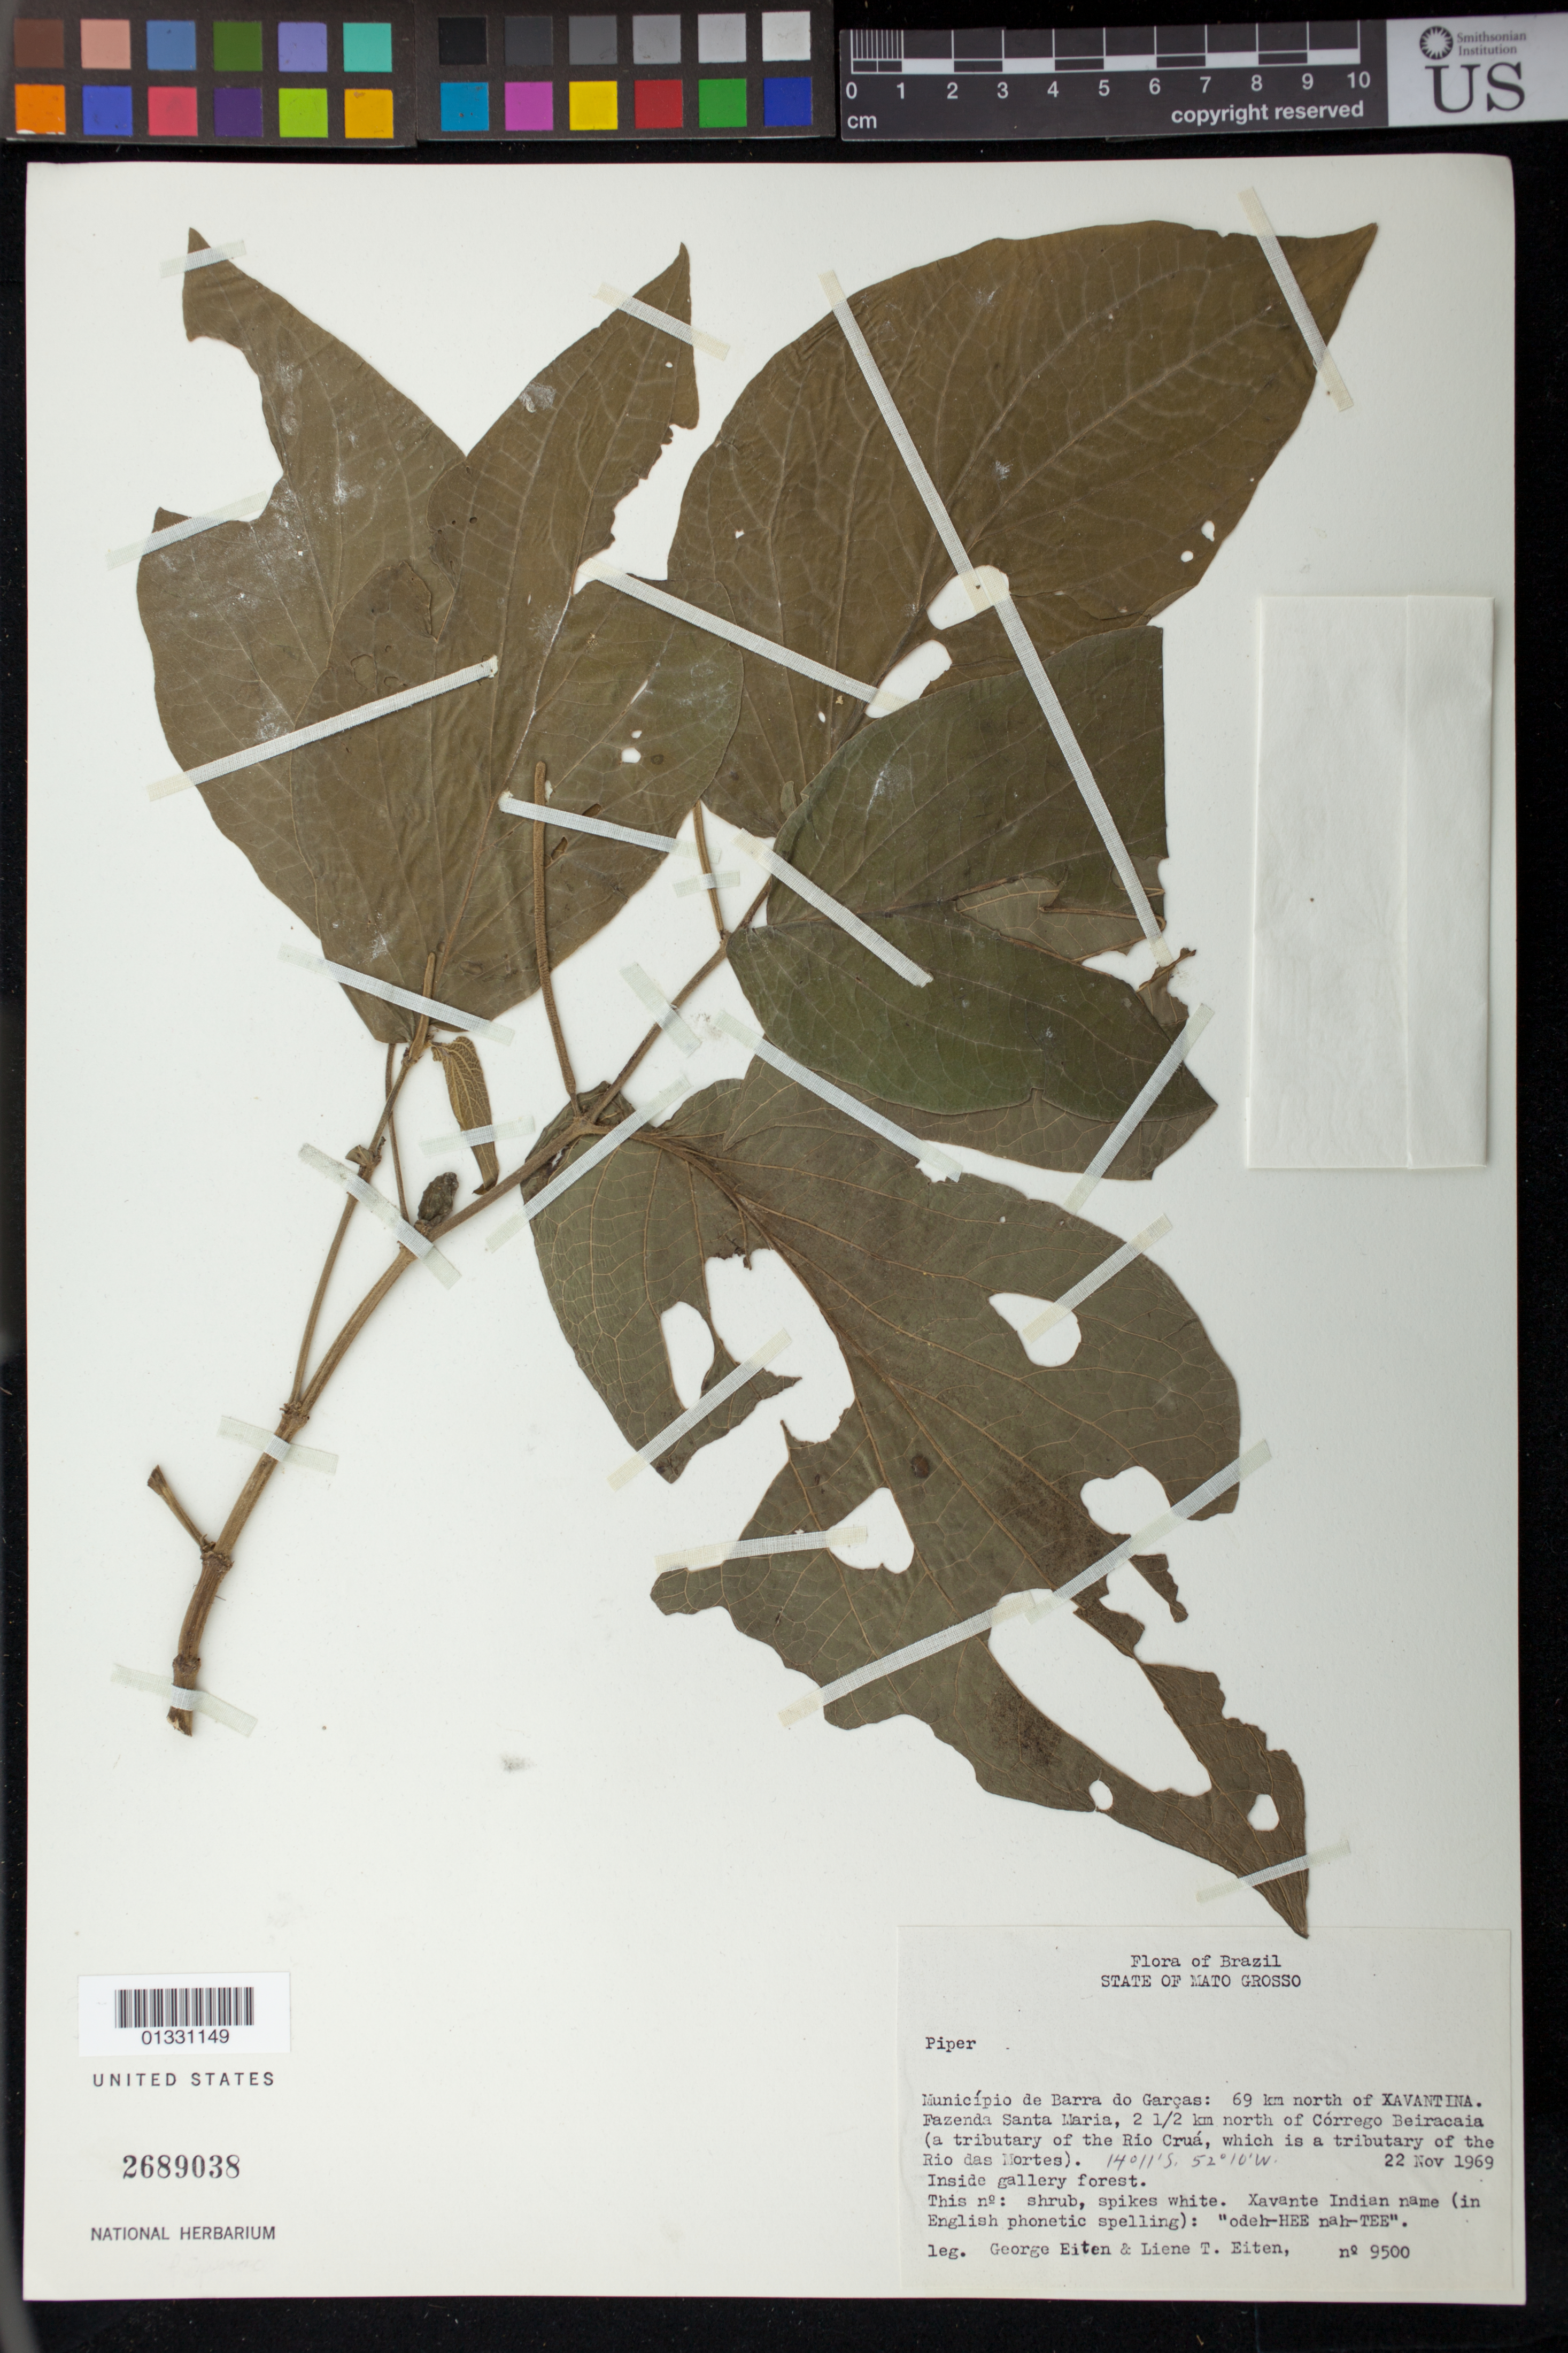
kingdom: Plantae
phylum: Tracheophyta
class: Magnoliopsida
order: Piperales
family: Piperaceae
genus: Piper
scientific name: Piper sp.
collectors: G. Eiten & L. T. Eiten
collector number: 9500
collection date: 1969-11-22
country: Brazil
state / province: Mato Grosso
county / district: Barra do Garças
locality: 69 Km north of Xavantina. Fazenda Santa Maria, 2 1/2 Km north of Córrego Beiracaia (a tributary of the Rio Cruá, which is a tributary of the Rio das Mortes)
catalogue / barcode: US 2689038